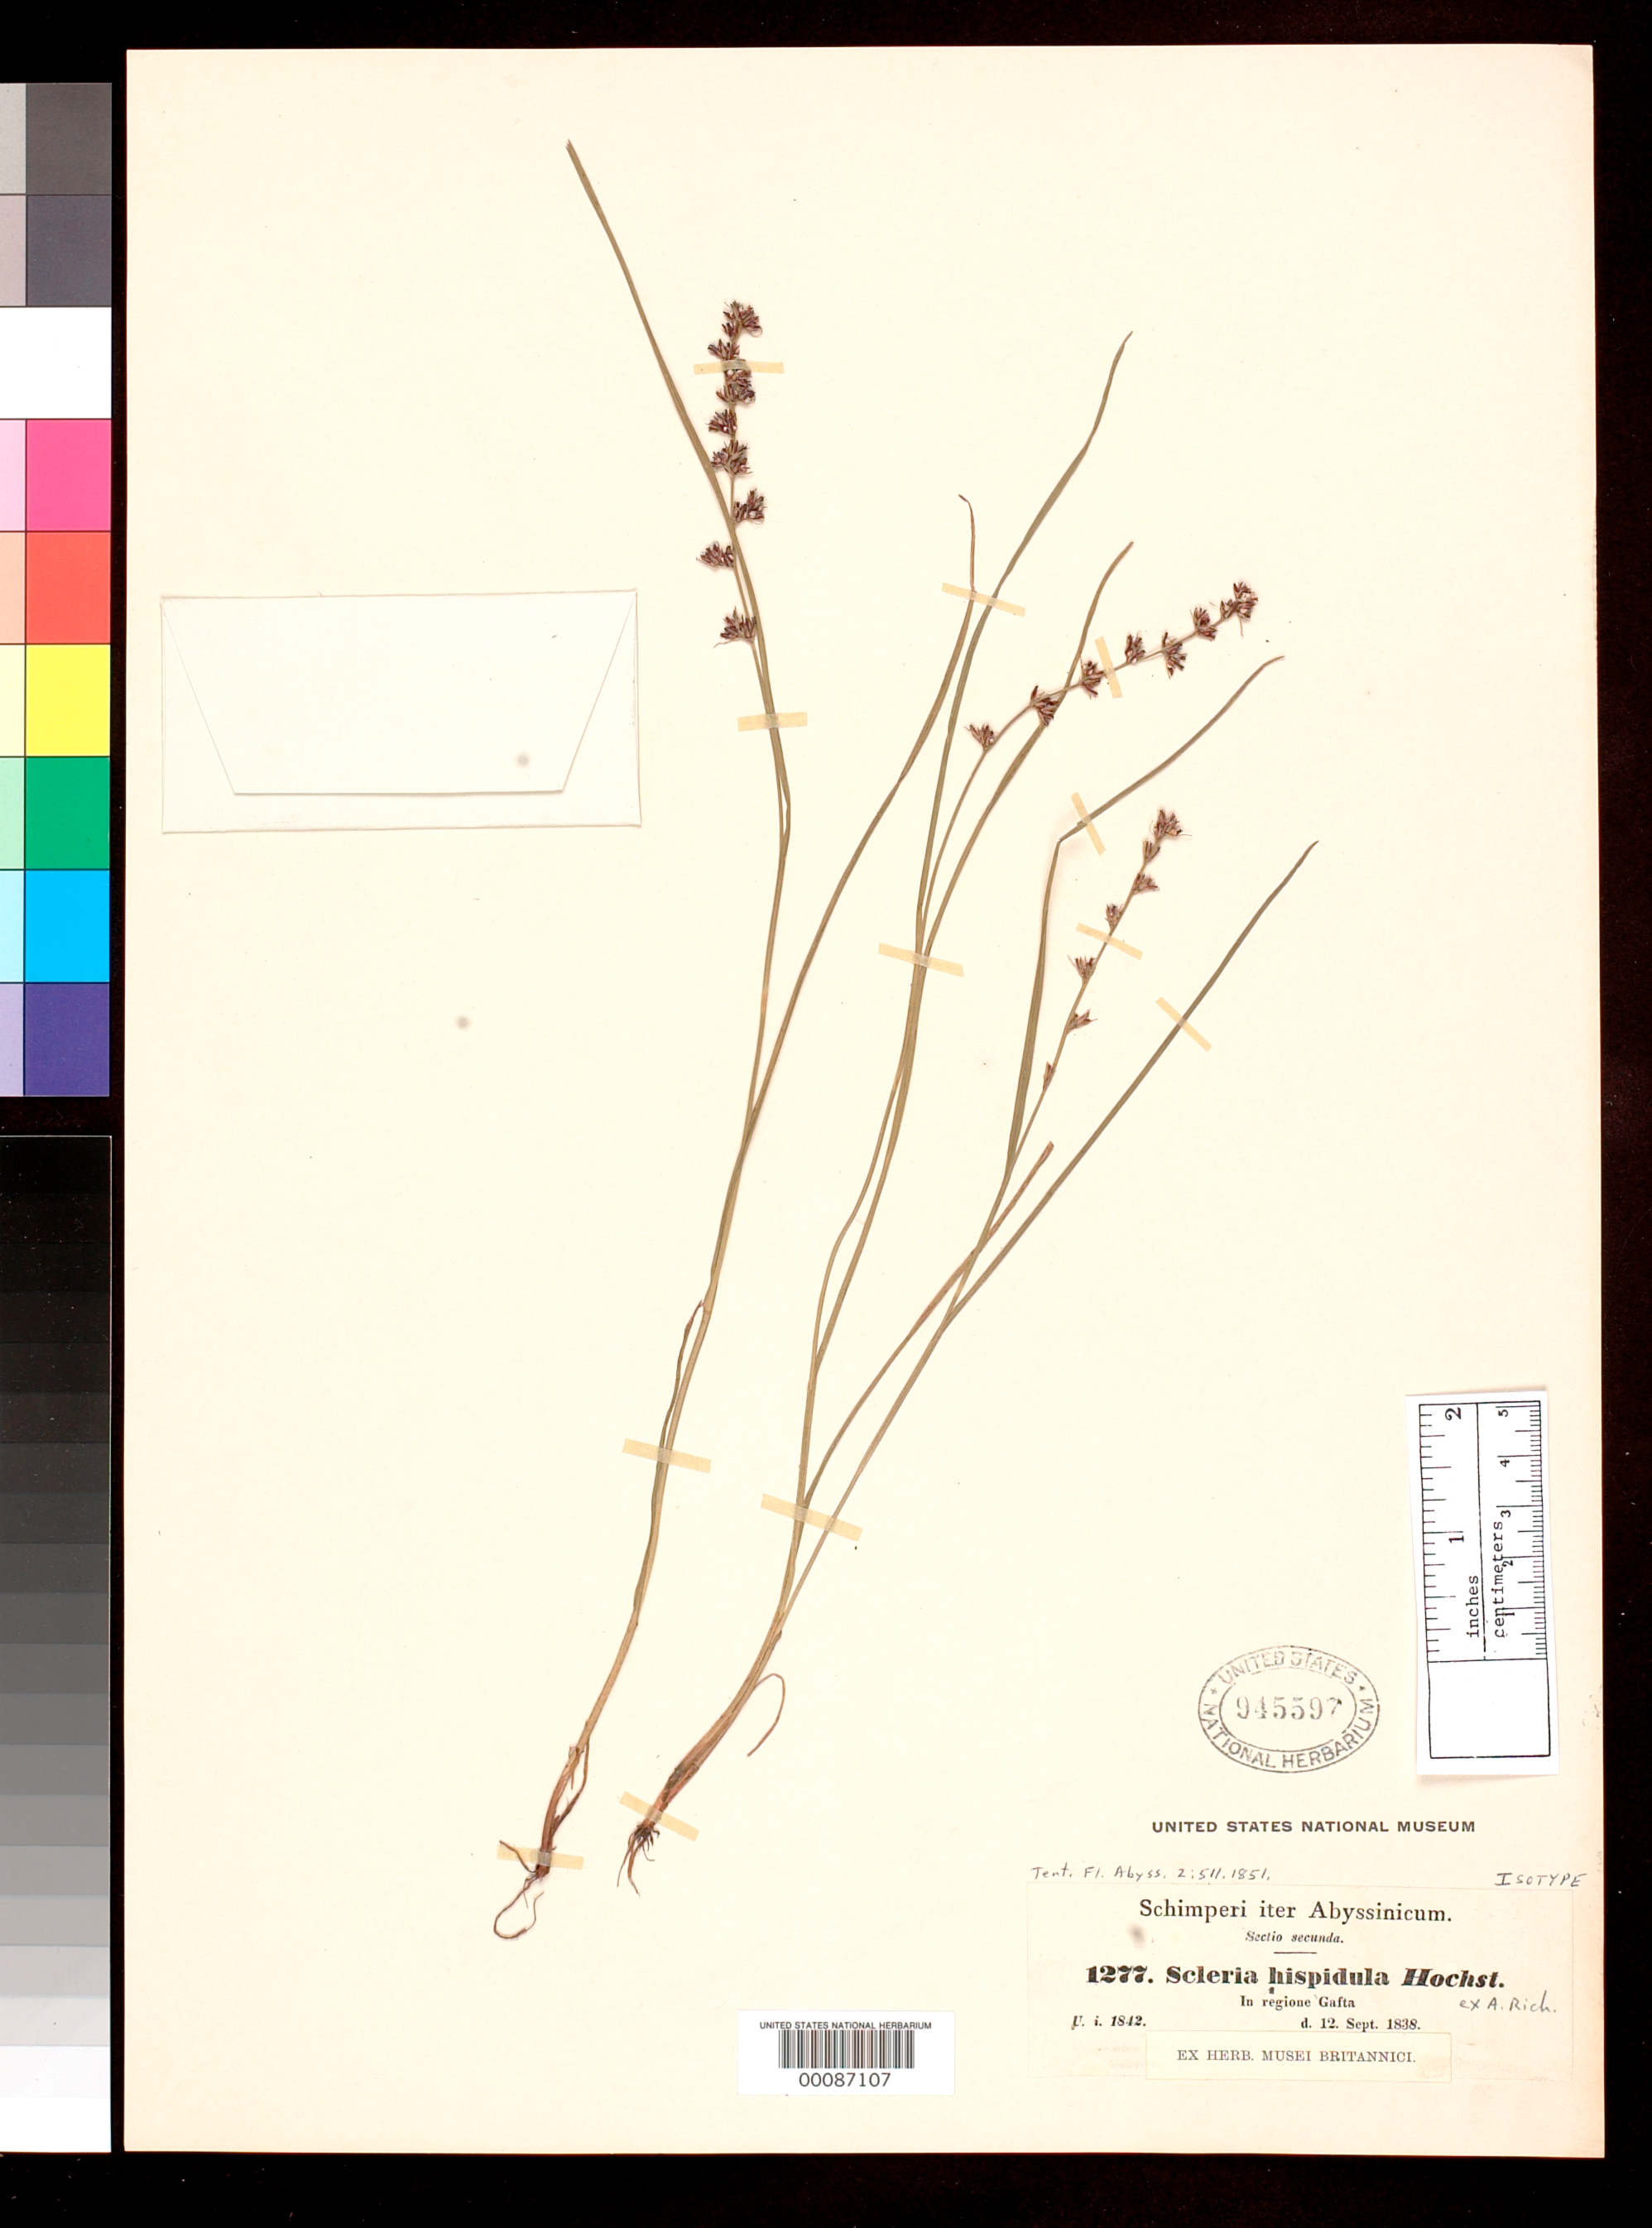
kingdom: Plantae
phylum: Tracheophyta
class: Liliopsida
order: Poales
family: Cyperaceae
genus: Scleria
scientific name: Scleria hispidula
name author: Hochst. ex A. Rich.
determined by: Strong, M. T., (US), Smithsonian Institution - National Museum of Natural History (UNITED STATES)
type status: Isotype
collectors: G. W. Schimper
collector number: II 1277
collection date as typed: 12 Sep 1838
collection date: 1838-09-12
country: Ethiopia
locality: "Abyssinia", in regione Gafta.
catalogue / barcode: US 3648024